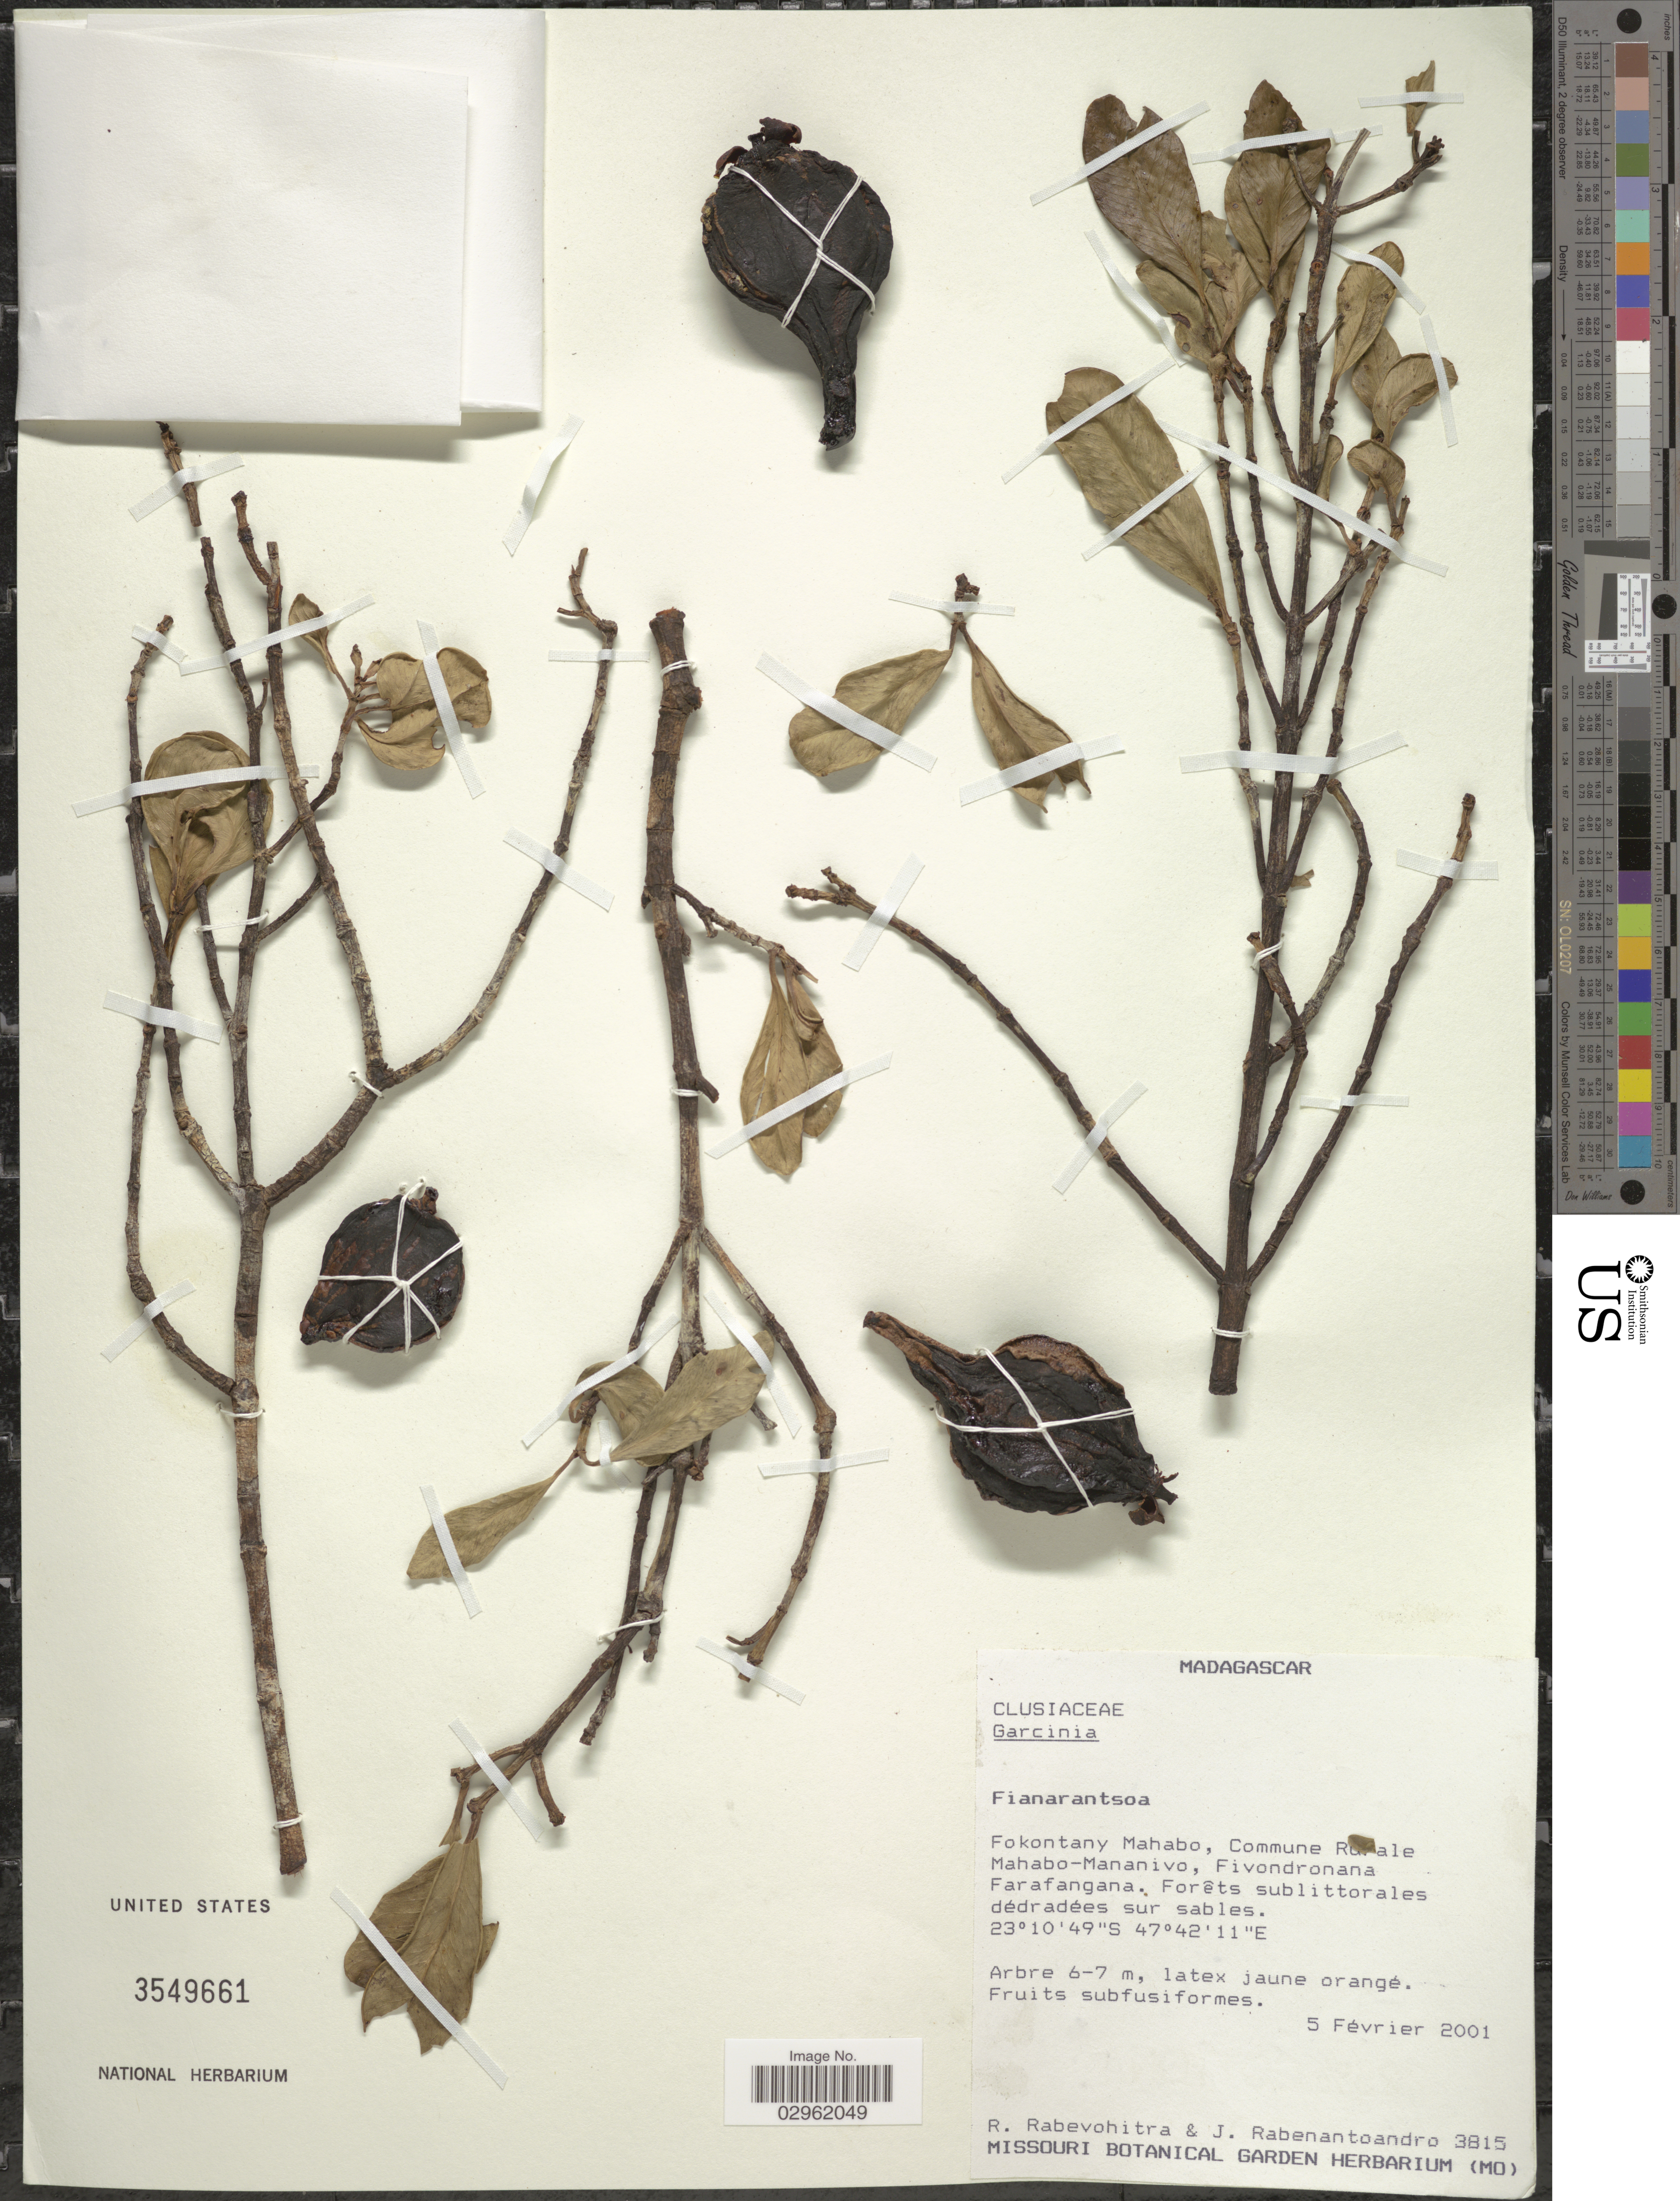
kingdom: Plantae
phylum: Tracheophyta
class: Magnoliopsida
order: Malpighiales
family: Clusiaceae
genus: Garcinia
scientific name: Garcinia sp.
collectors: R. Rabevohitra & J. Rabenantoandro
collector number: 3815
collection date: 2001-02-05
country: Madagascar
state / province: Menabe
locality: Fokontany Mahabo, Commune R [illegible text]ale Mahabo-Mananivo, Fivondronana Farafangana.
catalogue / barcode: US 2549661